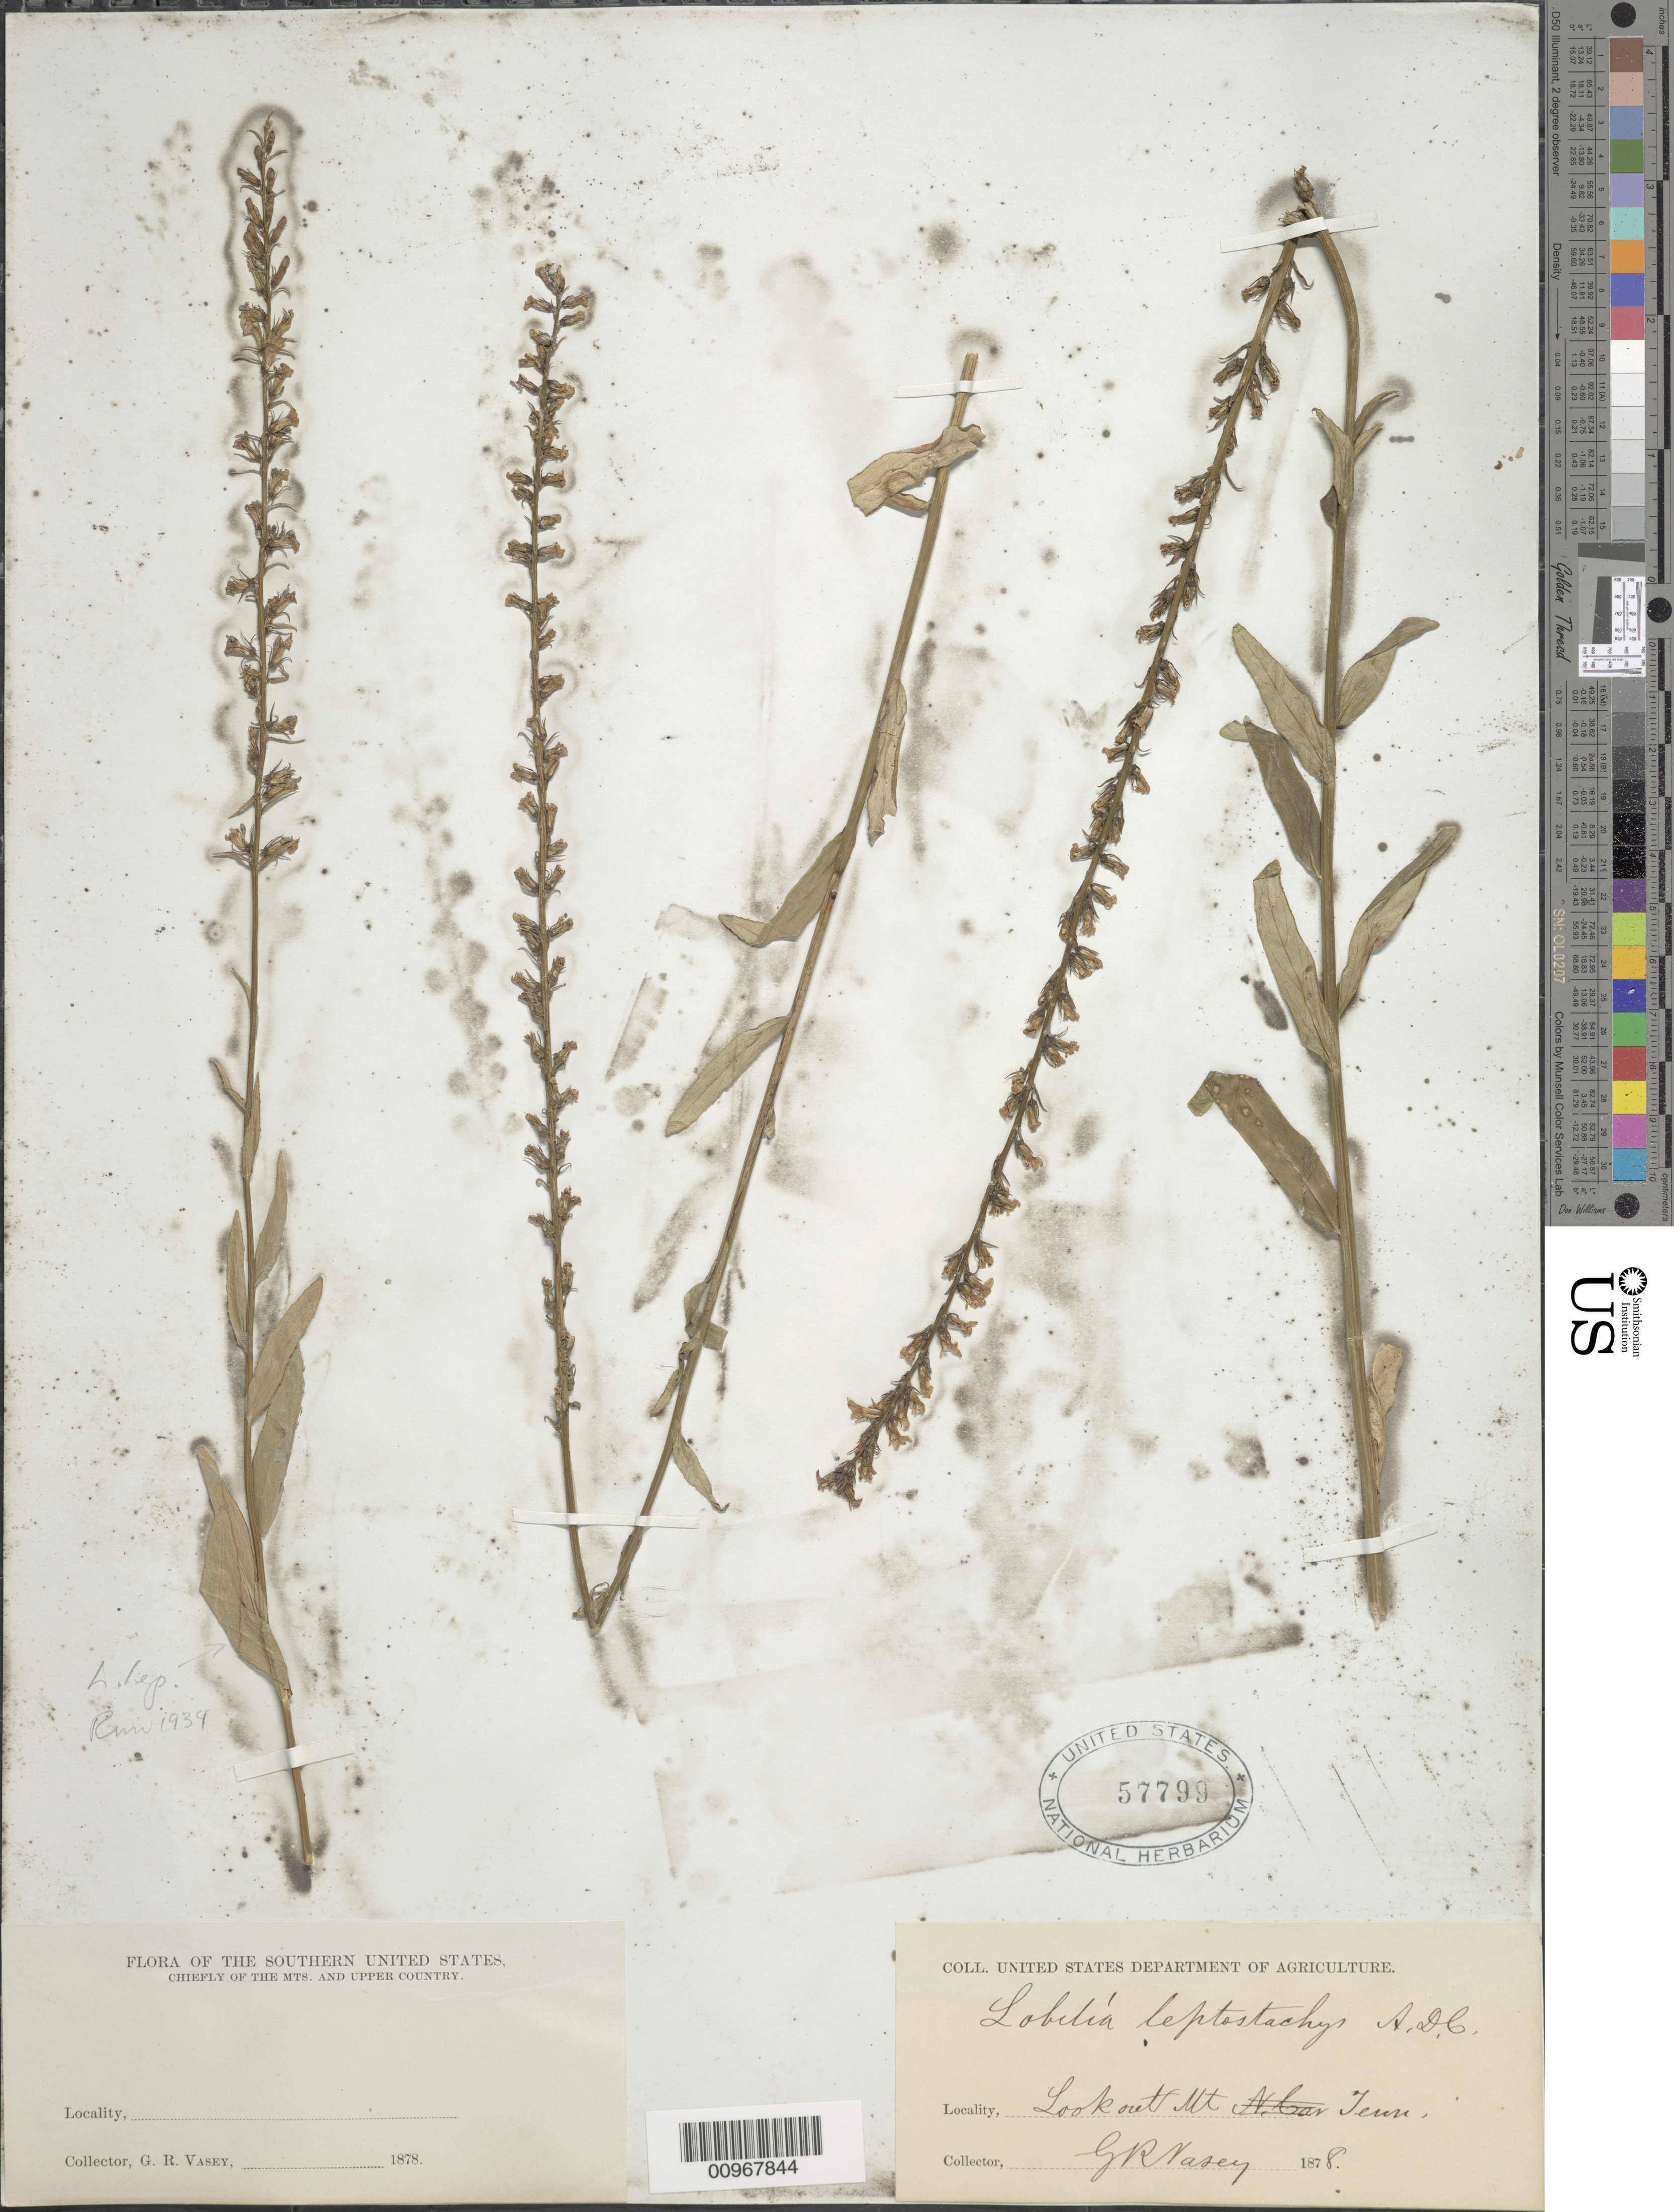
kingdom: Plantae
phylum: Tracheophyta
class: Magnoliopsida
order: Asterales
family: Campanulaceae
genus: Lobelia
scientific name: Lobelia leptostachys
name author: A. DC.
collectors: G. R. Vasey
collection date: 1878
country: United States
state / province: Tennessee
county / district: Hamilton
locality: Lookout Mountain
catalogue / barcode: US 57799